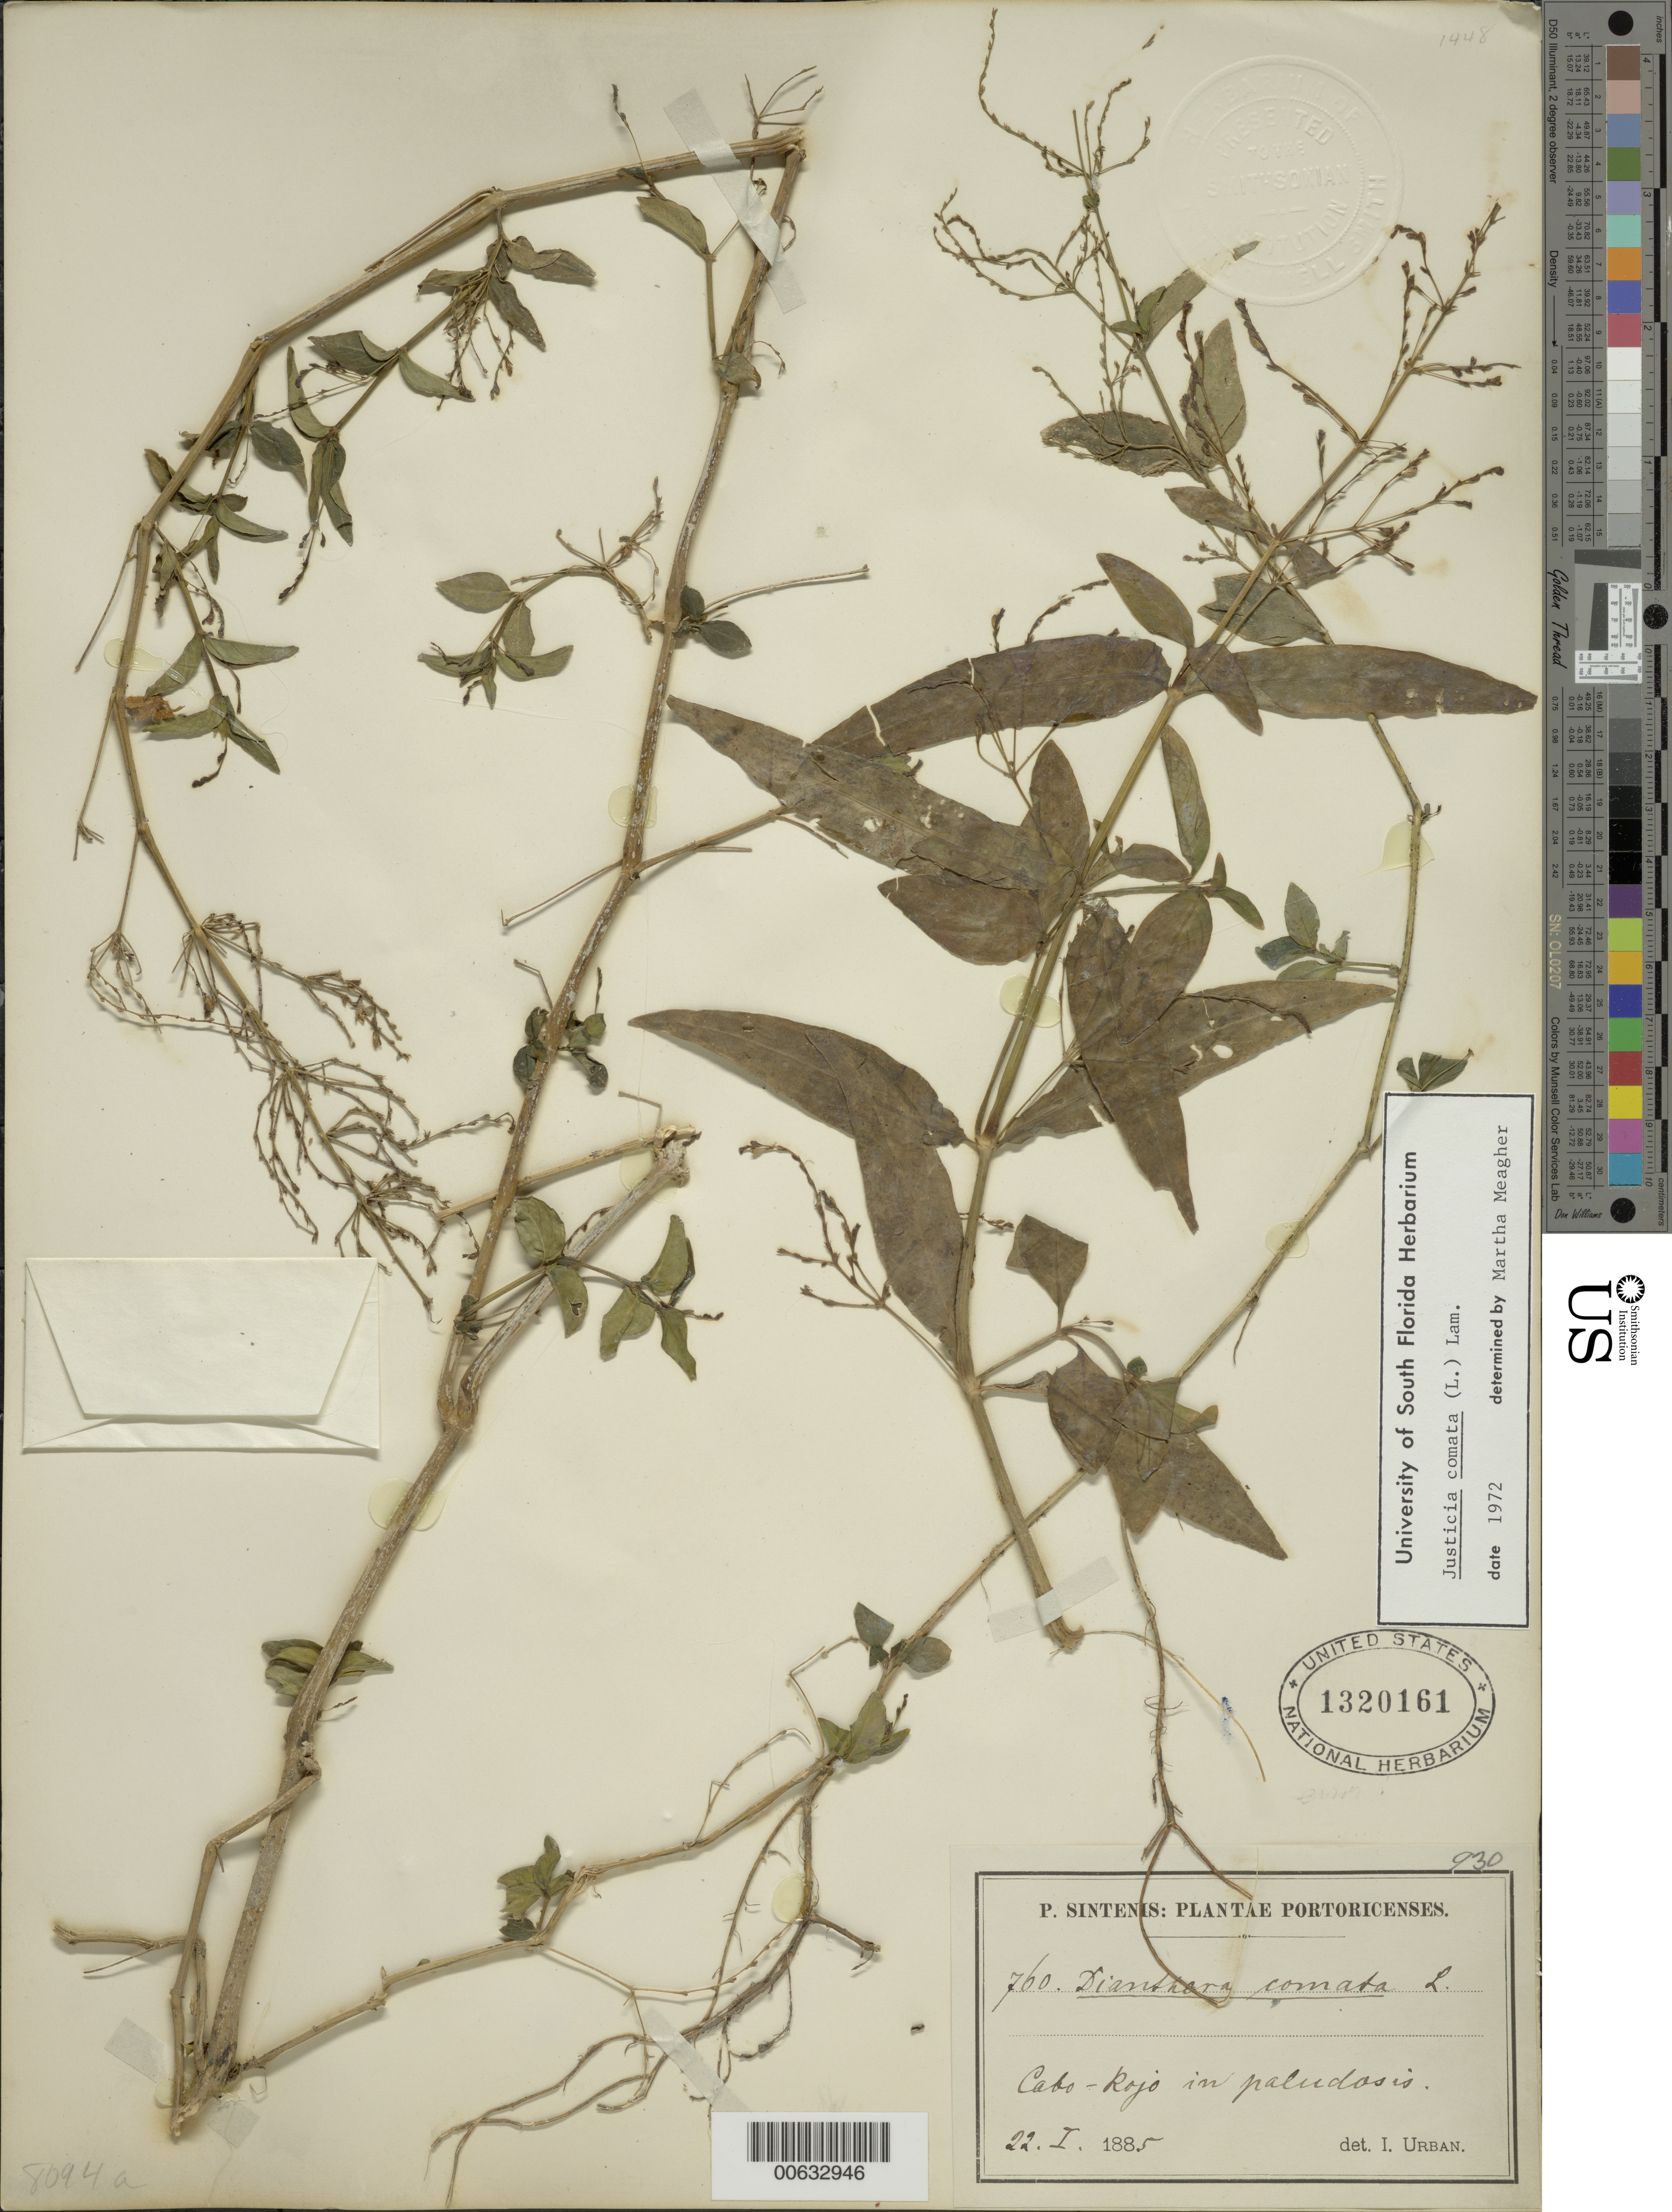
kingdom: Plantae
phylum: Tracheophyta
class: Magnoliopsida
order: Lamiales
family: Acanthaceae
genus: Justicia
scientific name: Justicia comata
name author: (L.) Lam.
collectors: P. Sintenis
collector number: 760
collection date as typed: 22 Jan 1885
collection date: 1885-01-22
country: Puerto Rico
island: Greater Antilles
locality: Cabo-Rojo, in paludosis.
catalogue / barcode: US 1320161